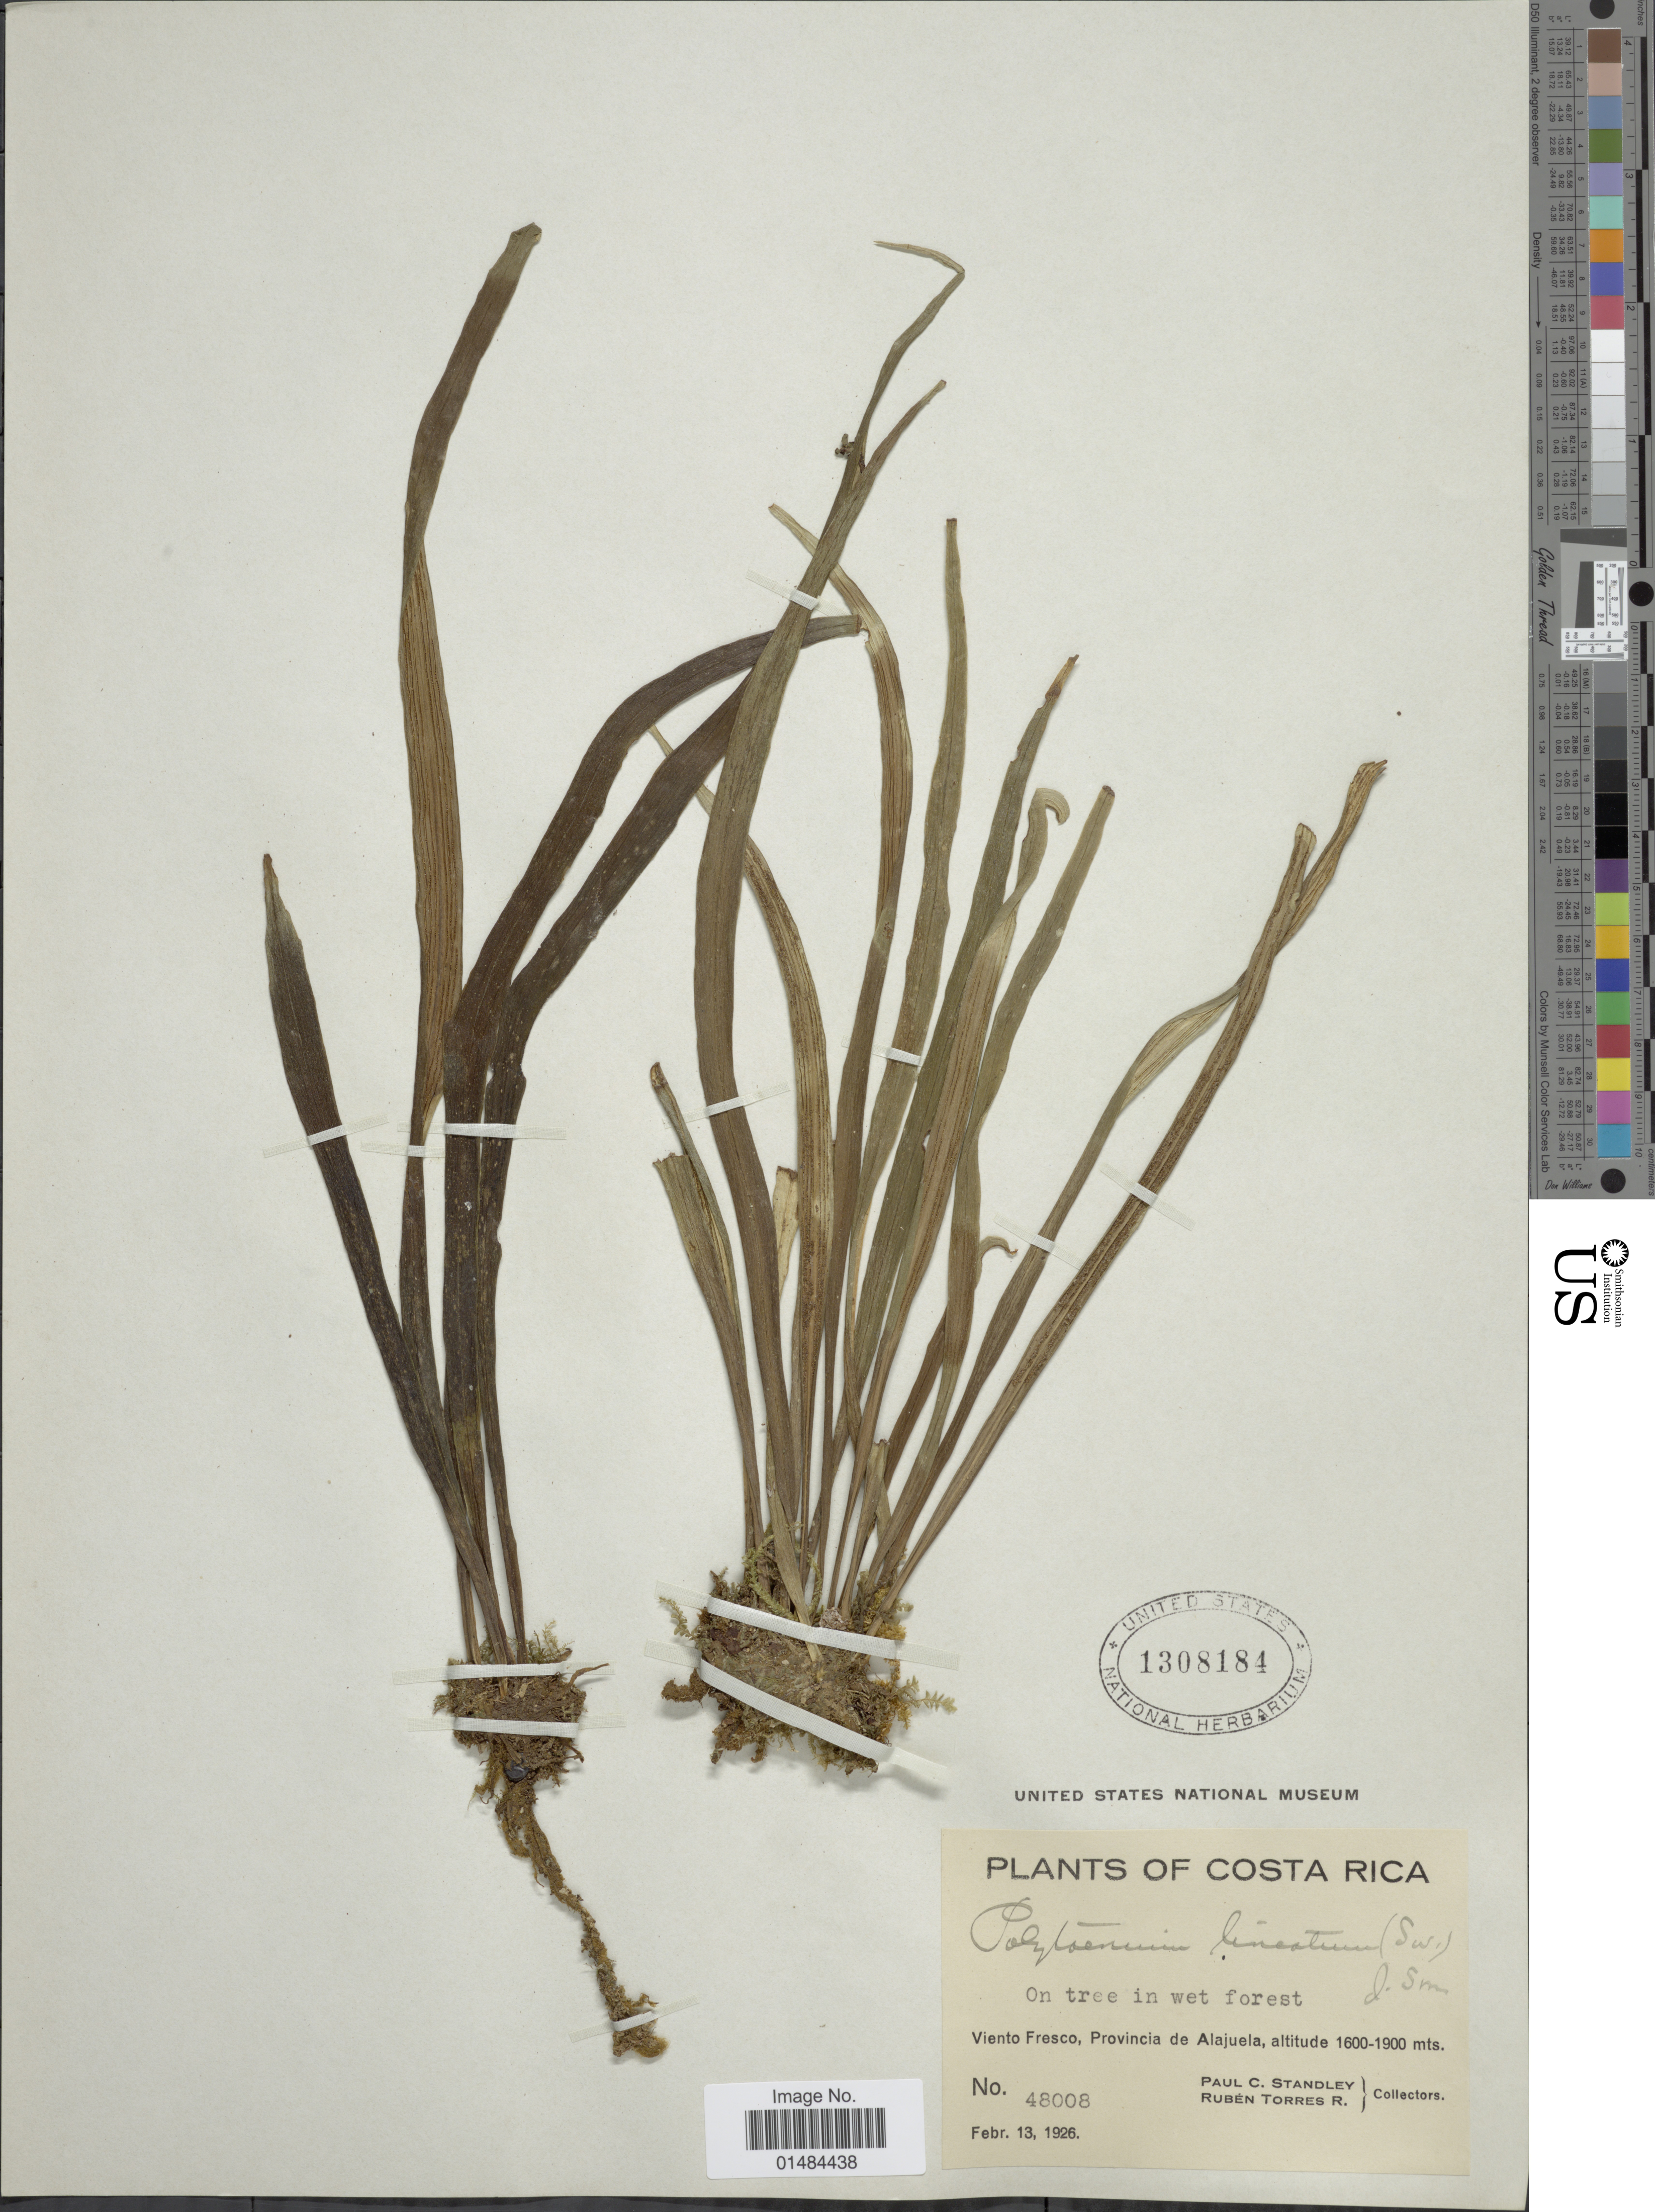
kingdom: Plantae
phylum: Tracheophyta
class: Polypodiopsida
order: Polypodiales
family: Pteridaceae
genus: Polytaenium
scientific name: Polytaenium lineatum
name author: (Sw.) J. Sm.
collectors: P. C. Standley & R. Torres Rojas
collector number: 48008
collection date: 1926-02-13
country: Costa Rica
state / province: Alajuela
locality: Costa Rica, Viento Fresco, Provincia de Alajuela.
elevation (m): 1600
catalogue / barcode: US 1308184